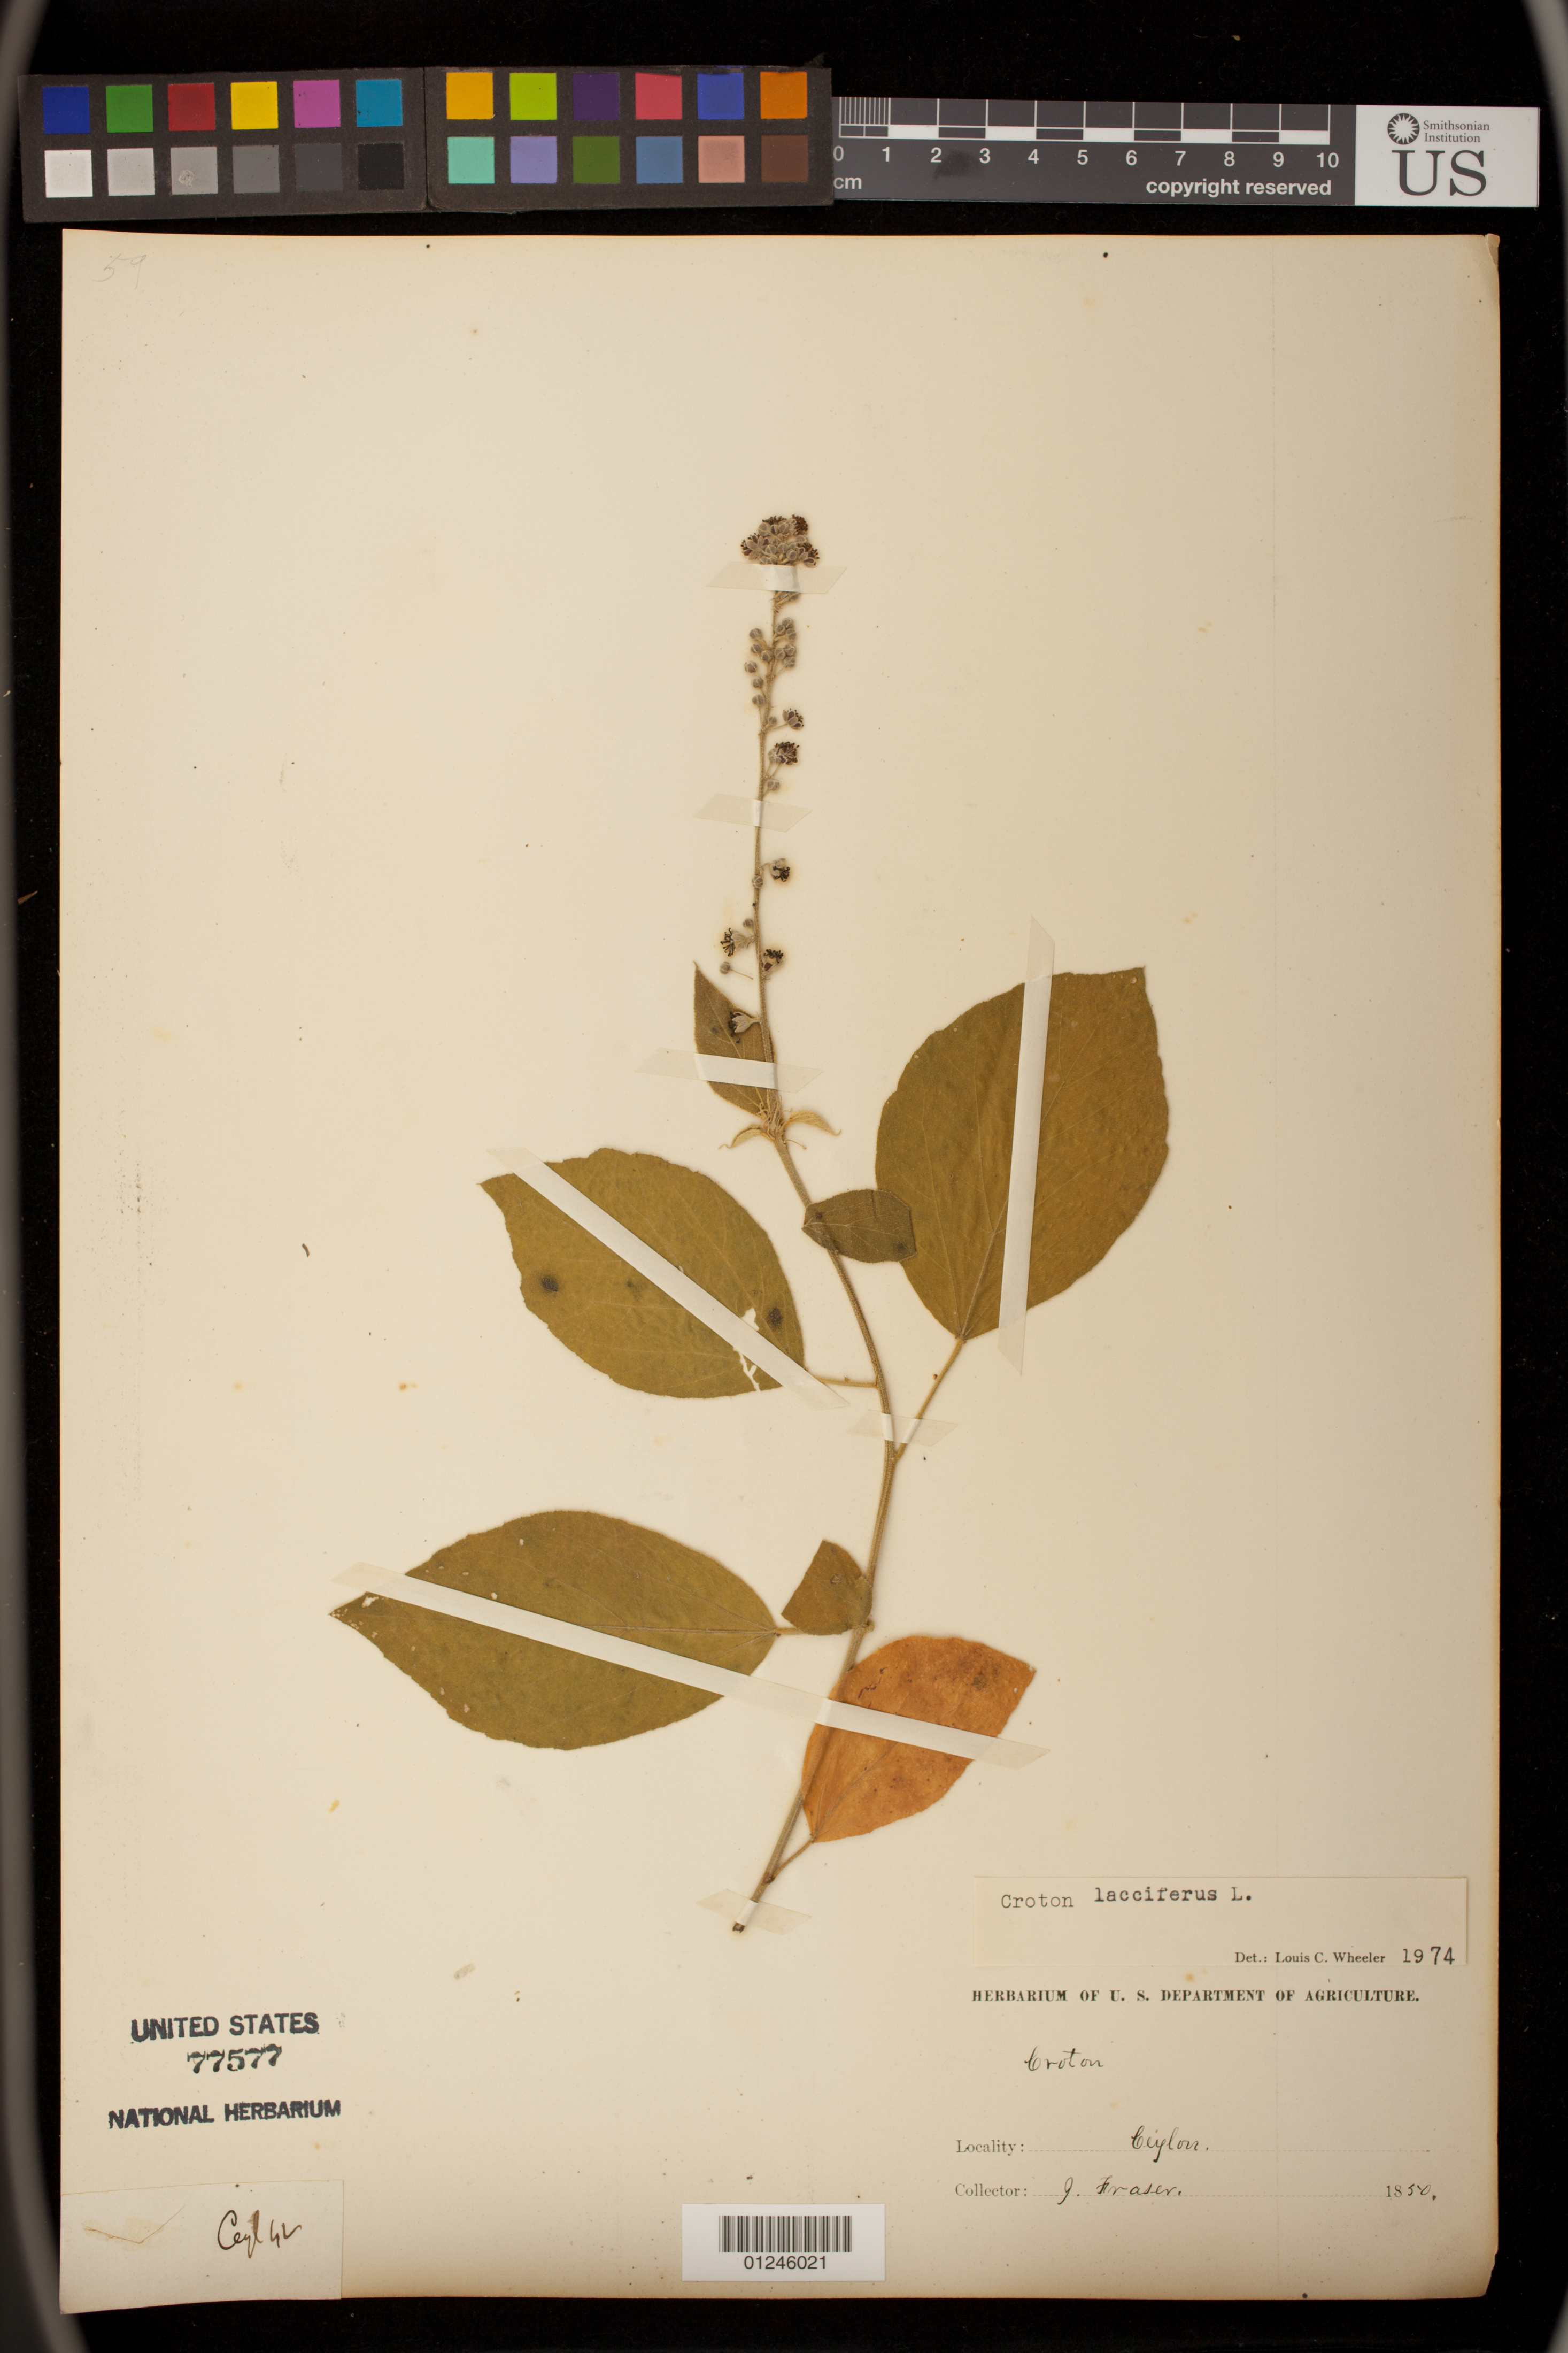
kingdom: Plantae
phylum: Tracheophyta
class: Magnoliopsida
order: Malpighiales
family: Euphorbiaceae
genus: Croton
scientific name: Croton lacciferus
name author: Blanco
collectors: J. Fraser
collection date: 1850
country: Sri Lanka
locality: Ceylon.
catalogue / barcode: US 77577